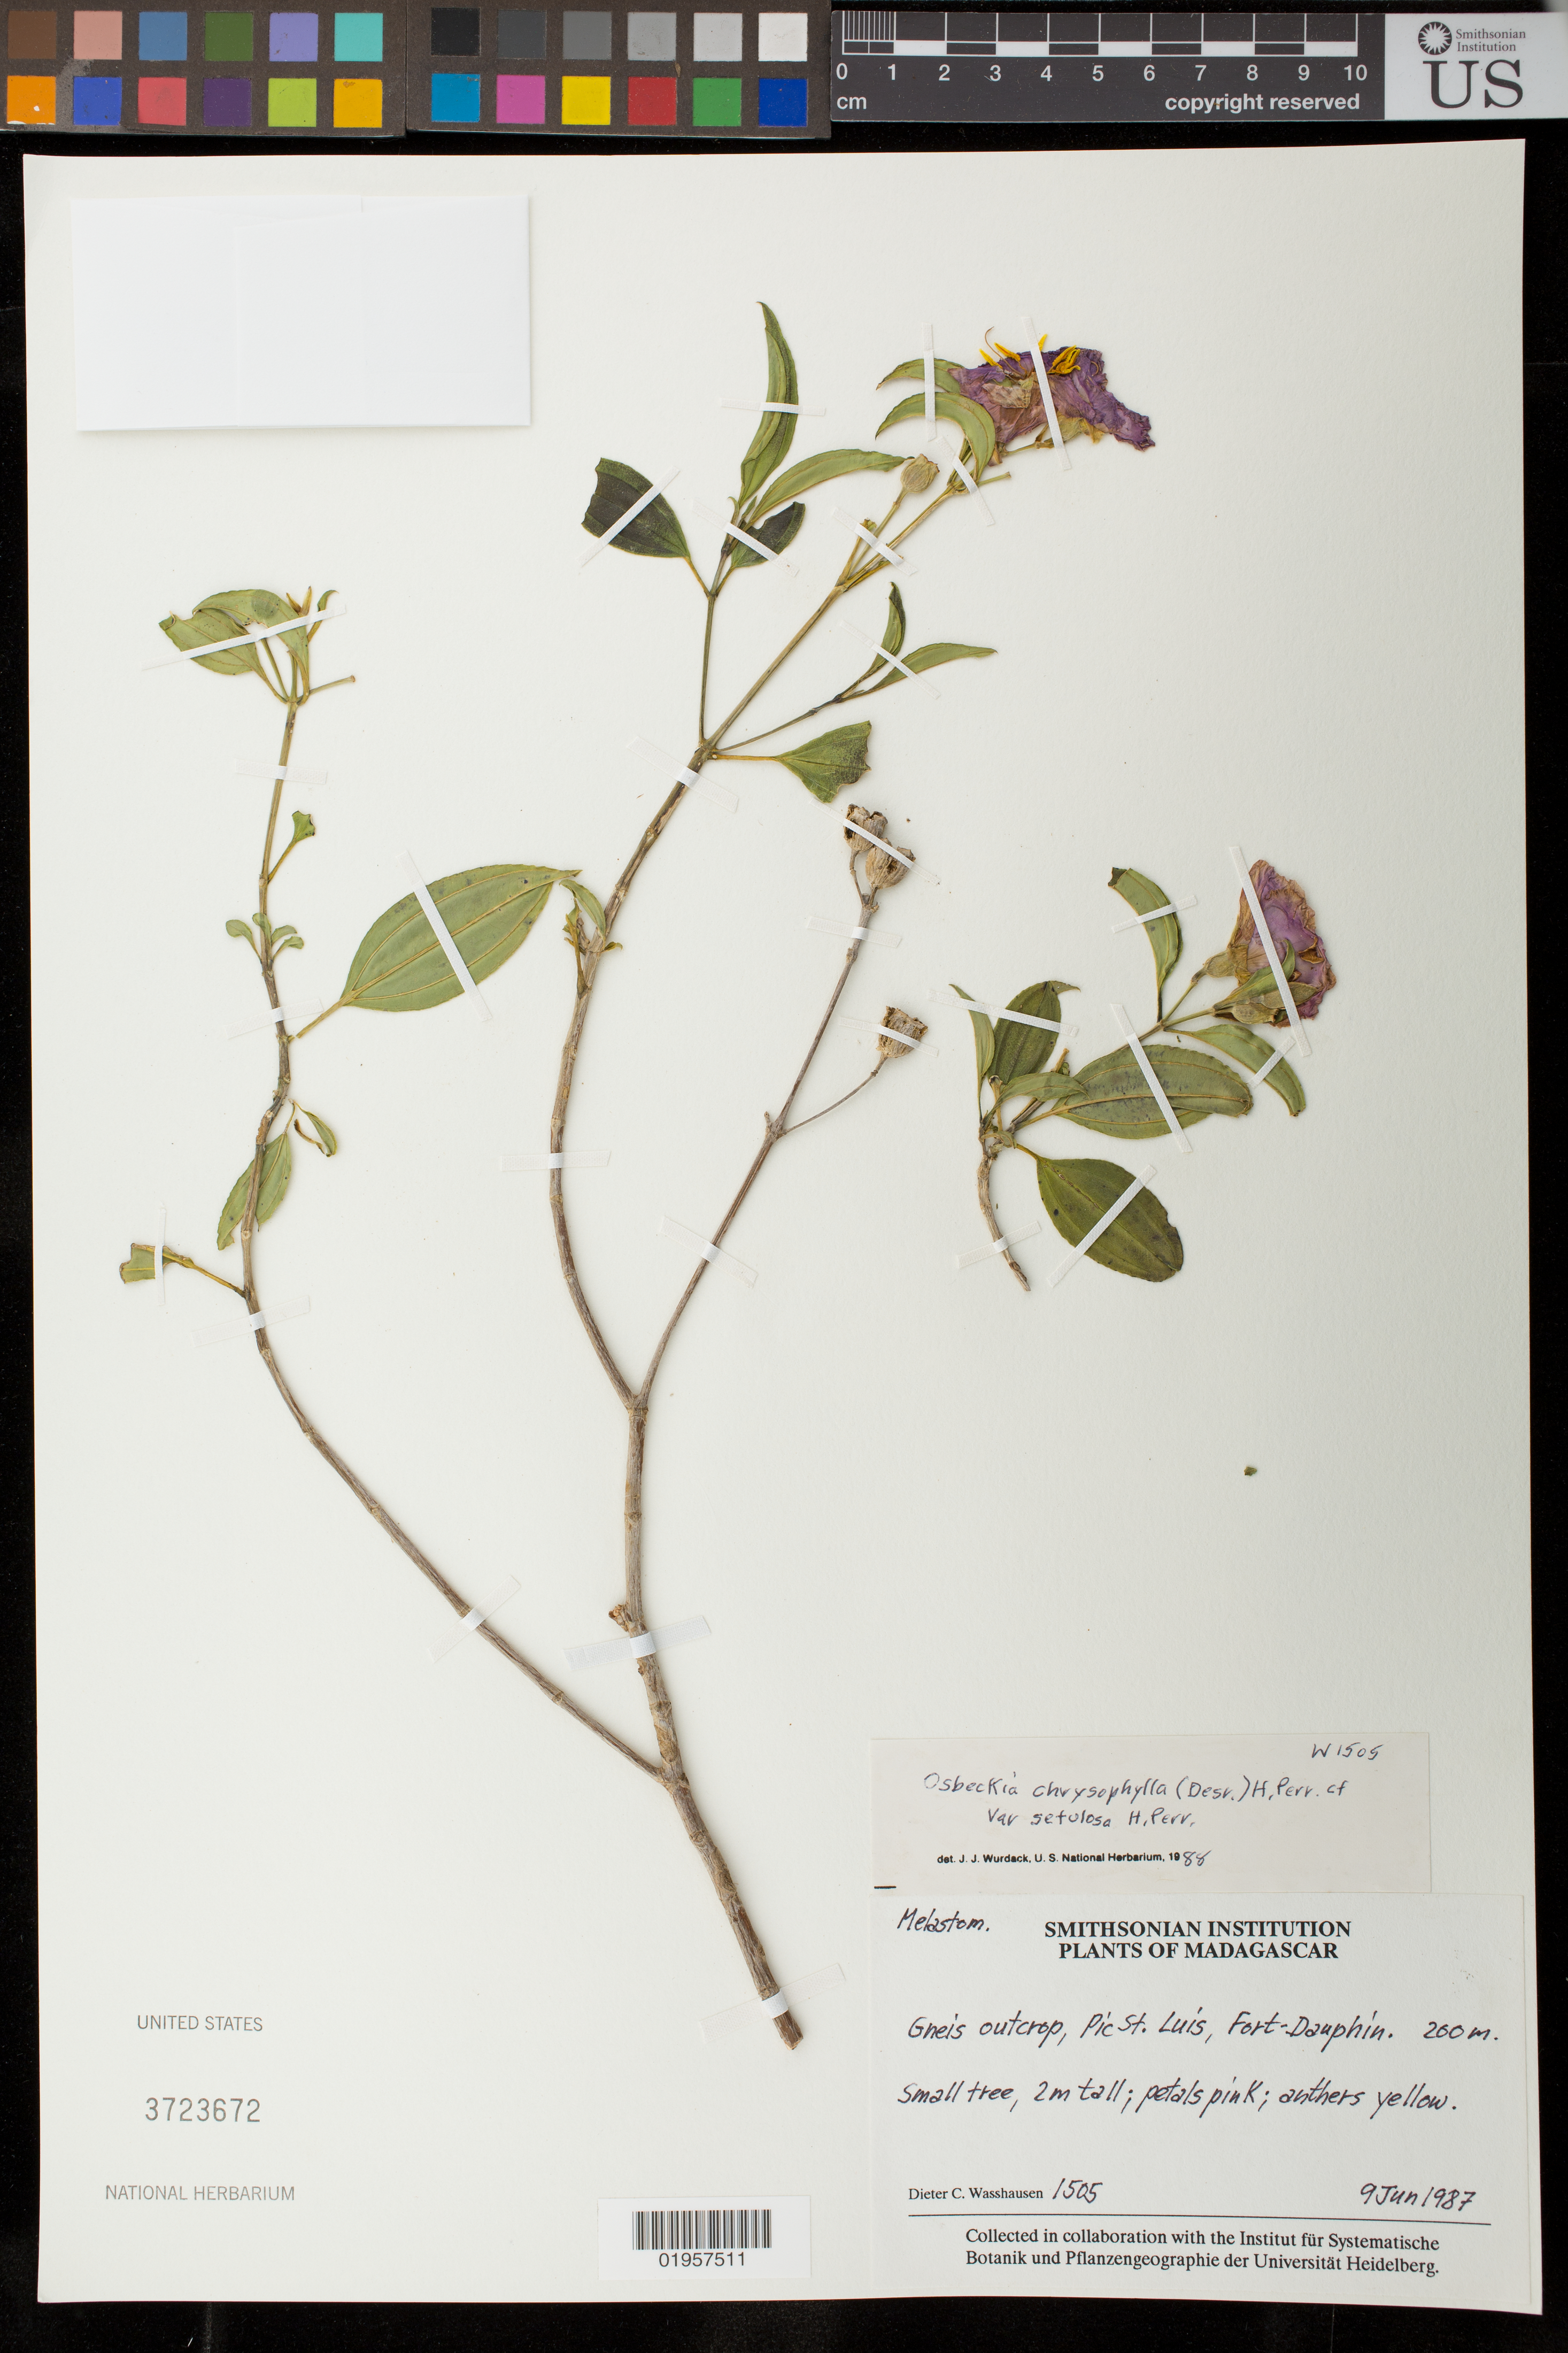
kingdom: Plantae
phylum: Tracheophyta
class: Magnoliopsida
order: Myrtales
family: Melastomataceae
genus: Rousseauxia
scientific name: Rousseauxia chrysophylla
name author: DC.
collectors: D. C. Wasshausen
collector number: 1505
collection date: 1987-06-09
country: Madagascar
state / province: Anosy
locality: Pic St. Luis, Fort Dauphin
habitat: Gneis outcrop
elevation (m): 299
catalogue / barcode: US 3723672